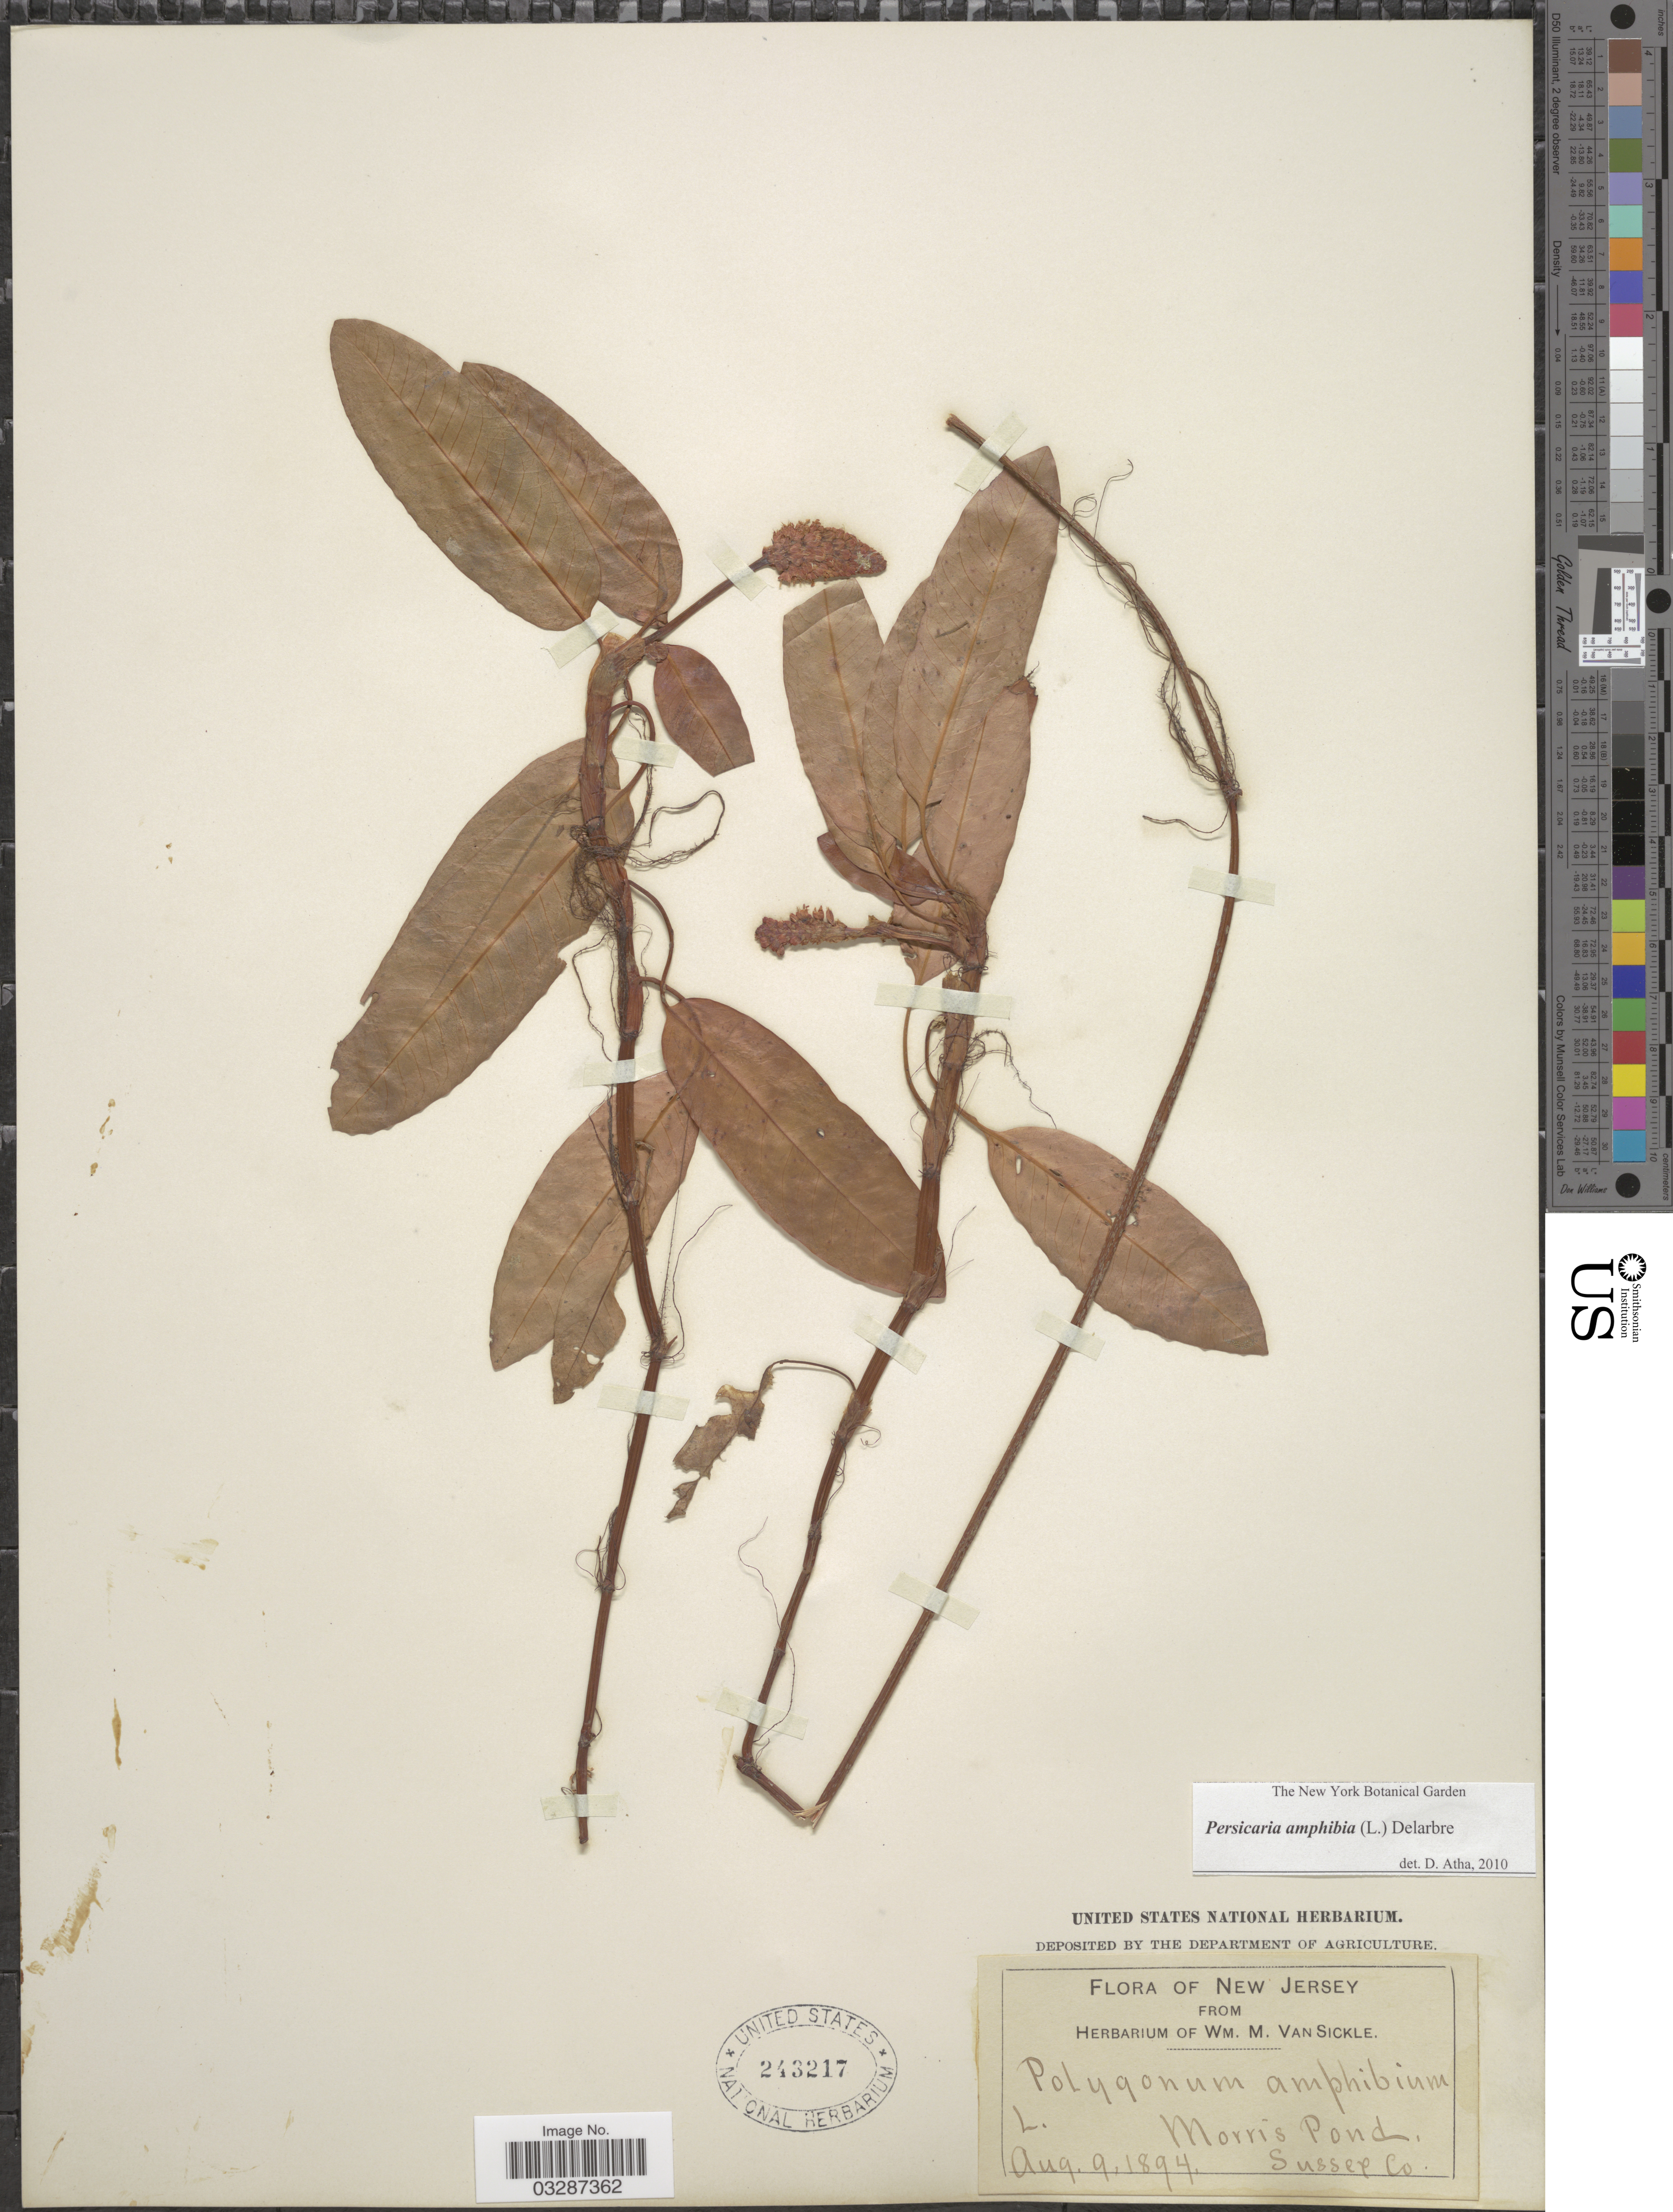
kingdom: Plantae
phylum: Tracheophyta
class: Magnoliopsida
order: Caryophyllales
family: Polygonaceae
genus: Persicaria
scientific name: Persicaria amphibia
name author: (L.) Delarbre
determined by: Atha, D. E.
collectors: ex herb. Wm. M. Van Sickle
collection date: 1894-08-09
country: United States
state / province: New Jersey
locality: Morris Pond. Sussex Co.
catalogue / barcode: US 243217